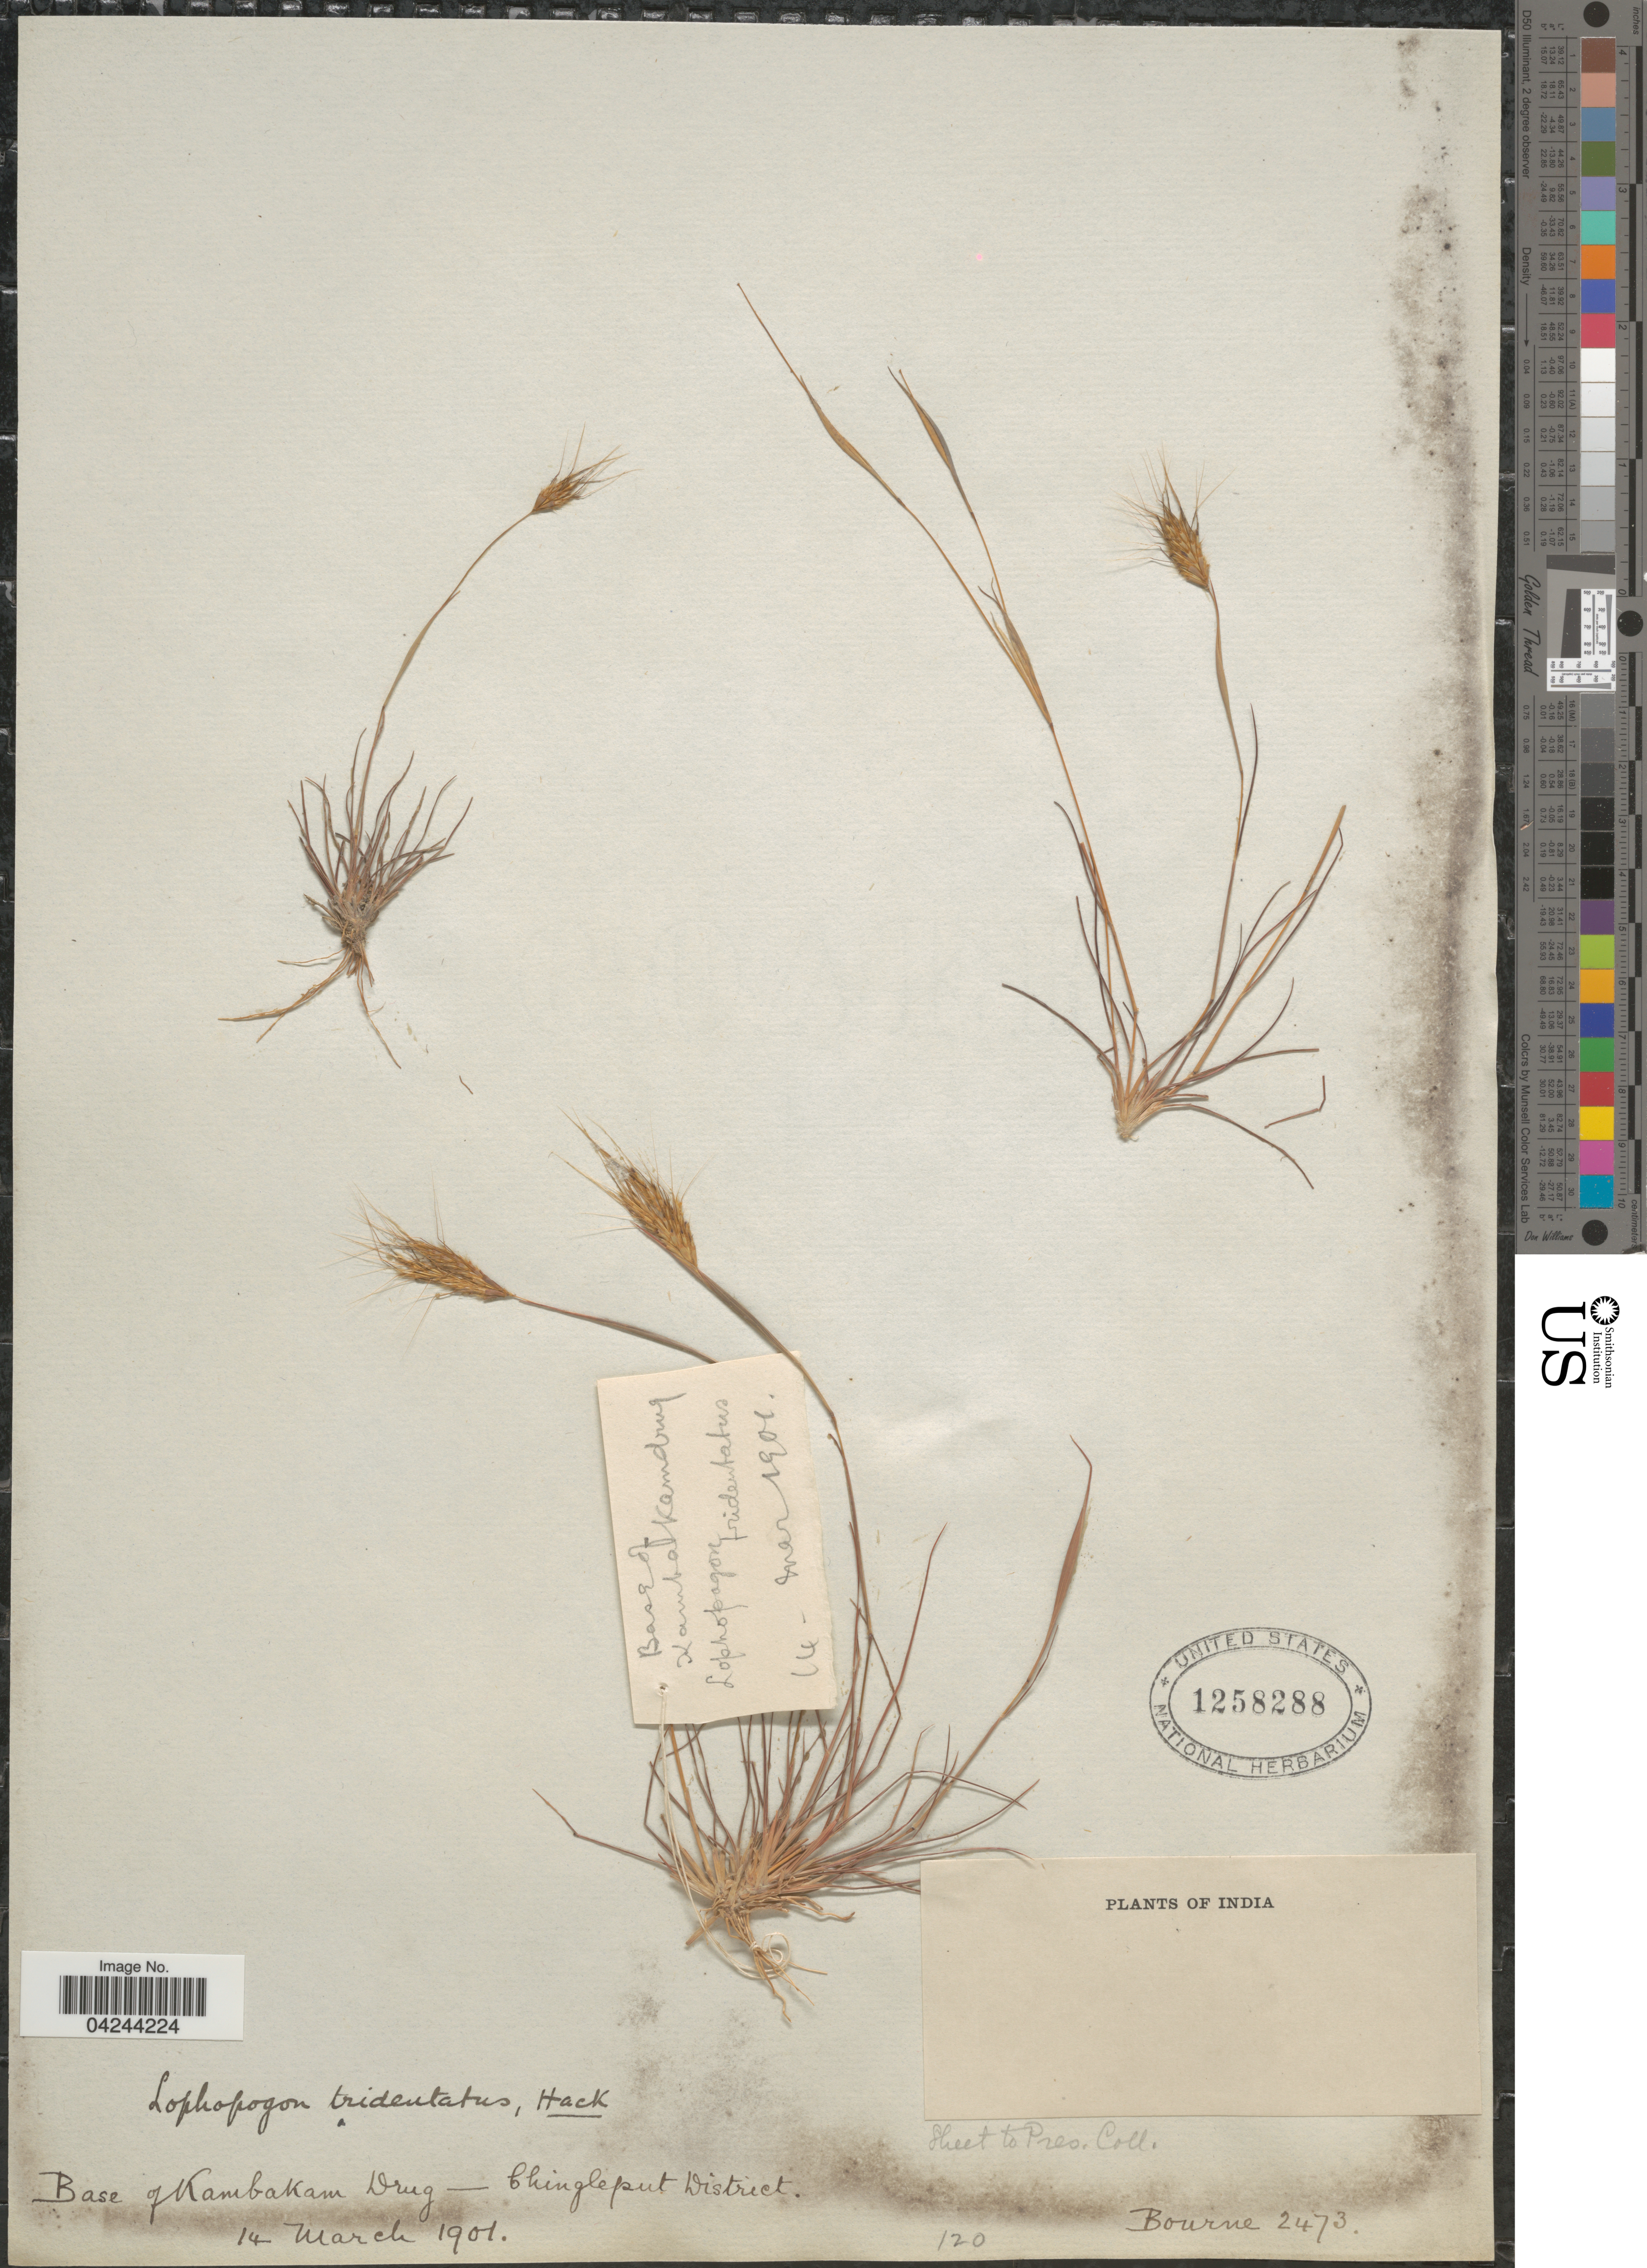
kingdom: Plantae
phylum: Tracheophyta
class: Liliopsida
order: Poales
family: Poaceae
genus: Lophopogon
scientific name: Lophopogon tridentalis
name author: (Roxb.) Hack.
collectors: -- Bourne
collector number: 2473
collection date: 1901-03-14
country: India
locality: Base of Kambakam Drug - Chingleput District.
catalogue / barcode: US 1258288